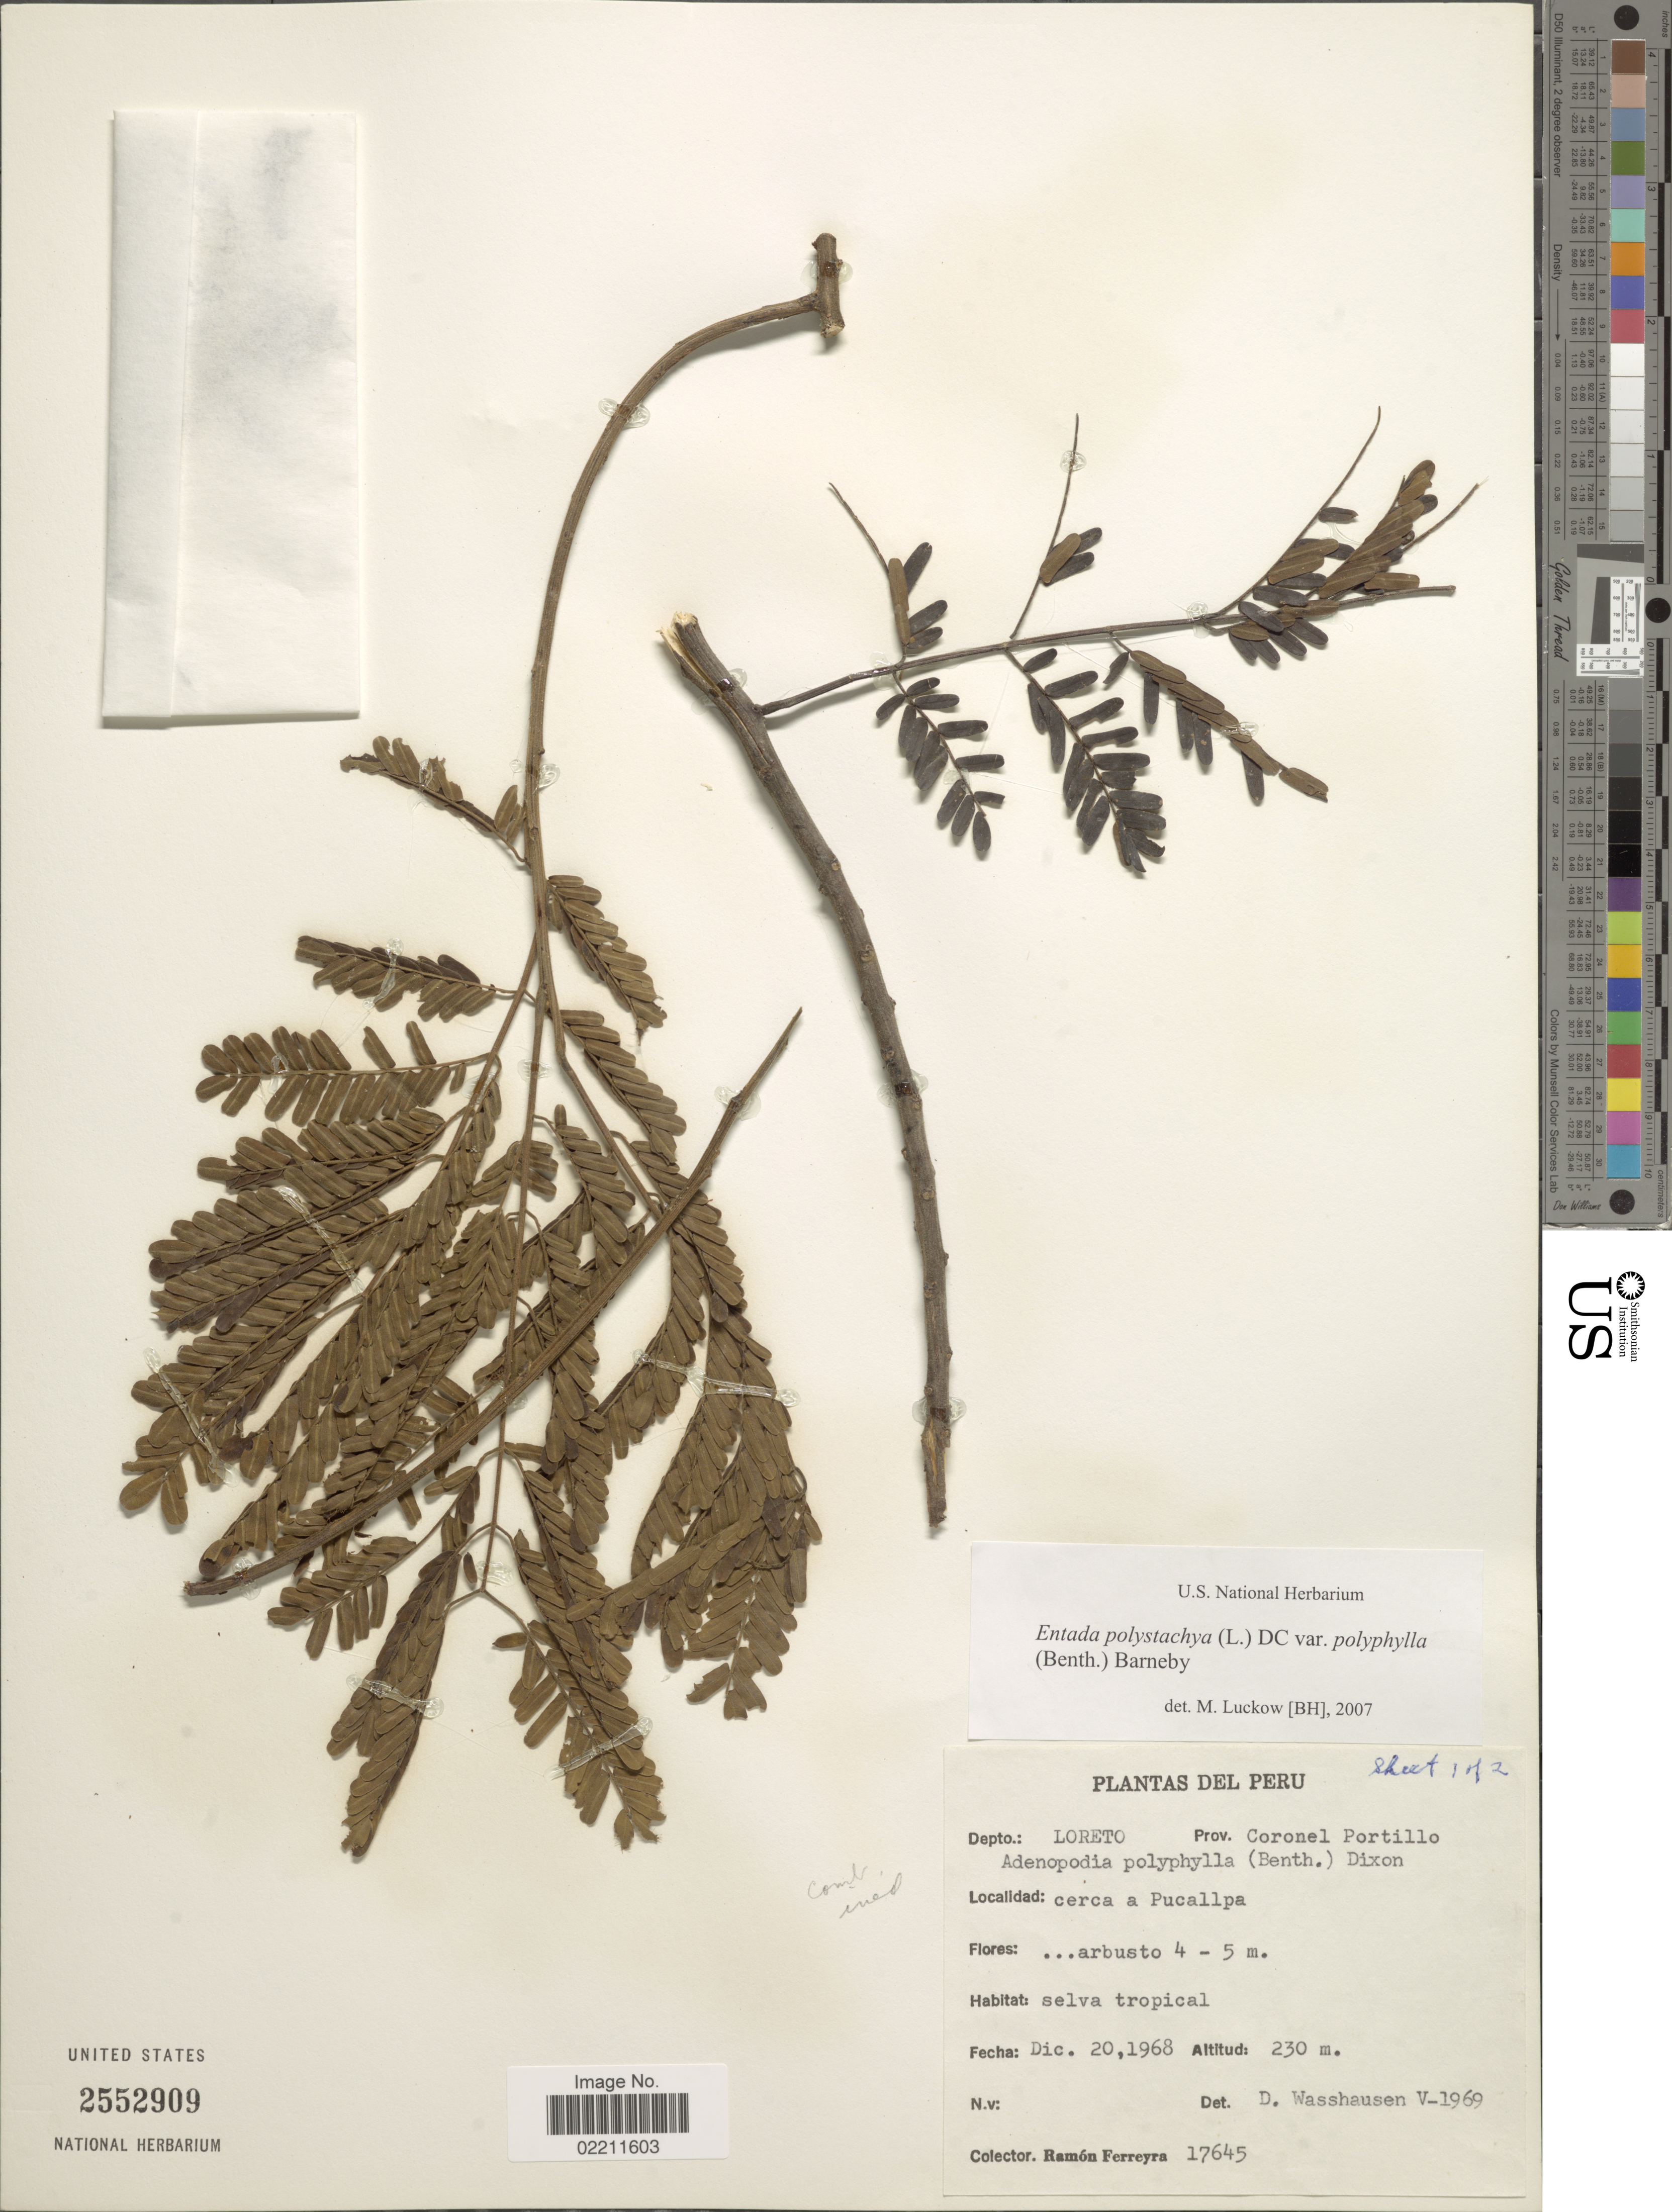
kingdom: Plantae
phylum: Tracheophyta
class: Magnoliopsida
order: Fabales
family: Fabaceae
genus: Entada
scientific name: Entada polystachya var. polyphylla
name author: (Benth.) Barneby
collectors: R. A. Ferreyra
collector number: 17645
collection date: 1968-12-20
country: Peru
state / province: Loreto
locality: Peru, Depto: Loreto, Prov. Coronel Portillo. Cerca a Pucallpa.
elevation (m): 230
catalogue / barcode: US 2552909